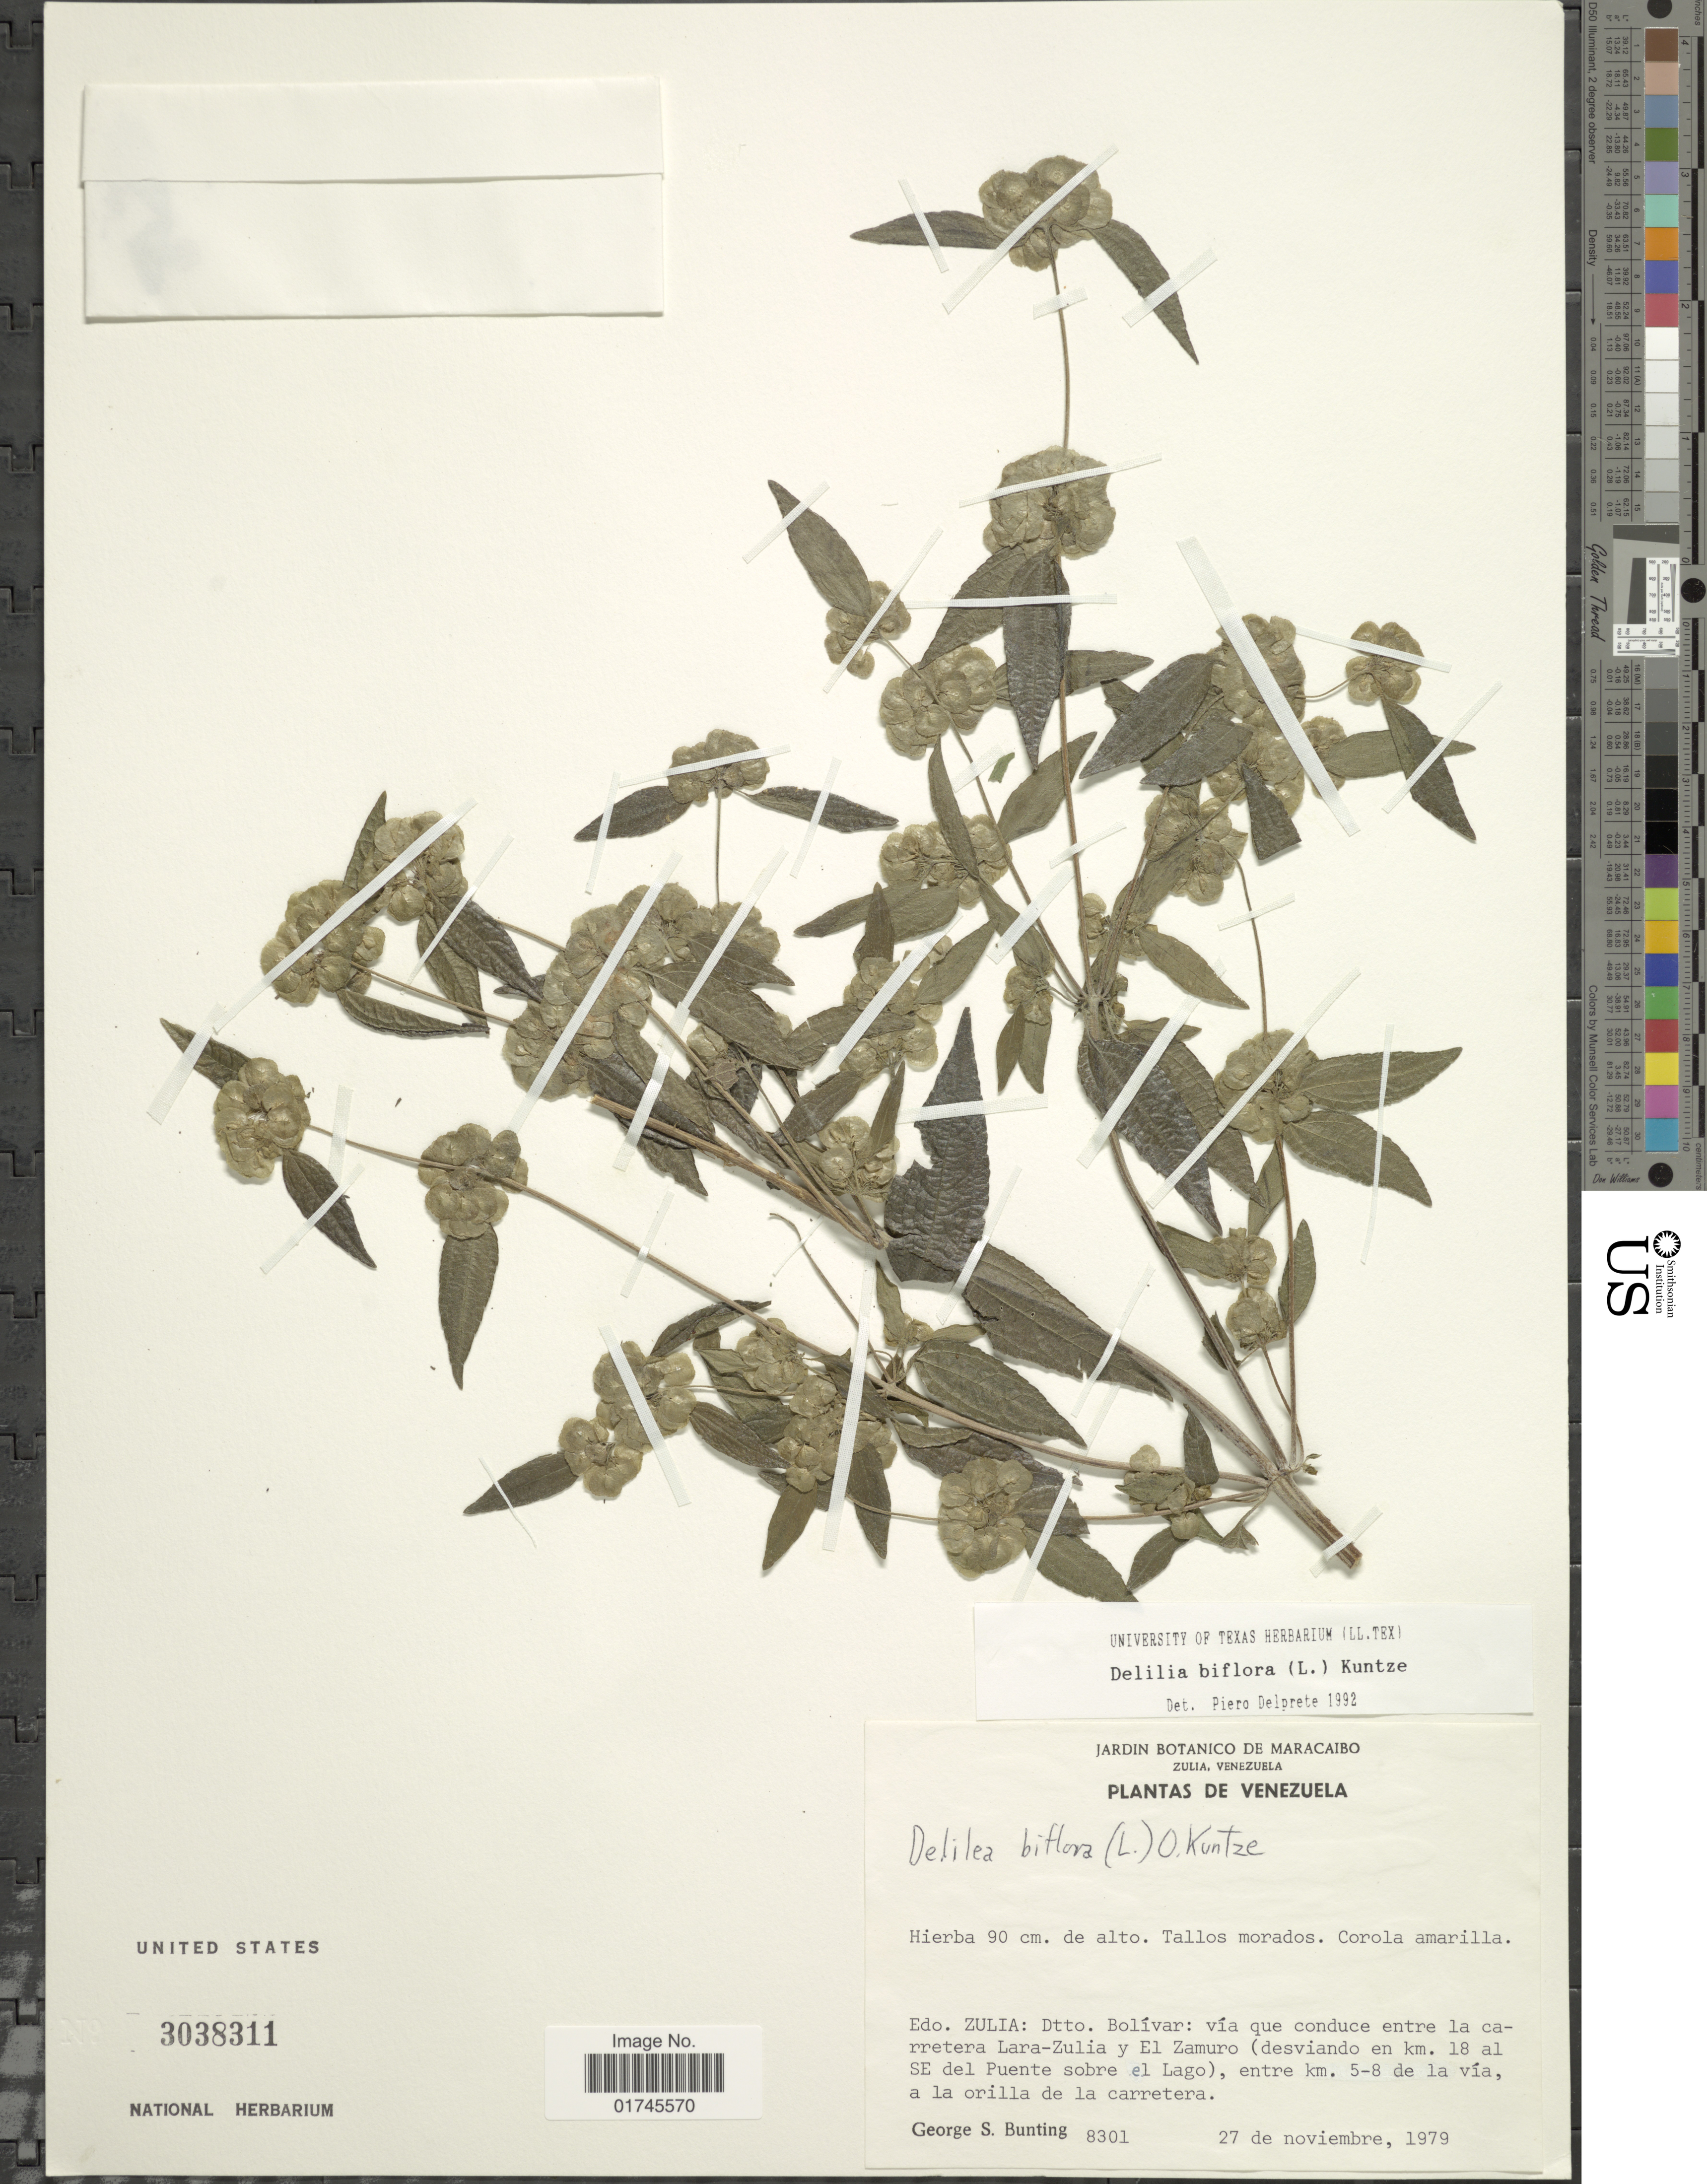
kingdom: Plantae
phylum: Tracheophyta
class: Magnoliopsida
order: Asterales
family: Asteraceae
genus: Delilia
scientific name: Delilia biflora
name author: (L.) Kuntze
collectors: G. S. Bunting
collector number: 8301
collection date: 1979-11-27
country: Venezuela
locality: Edo Zulia: dtto. Bolívar: vía que conduce entre la carretera Lara-Zulia y El Zamuro (desviando en km 18 al SE del Puente sobre el Lago), entre km 5-8 de la vía, a la orilla de la carretera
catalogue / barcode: US 3038311